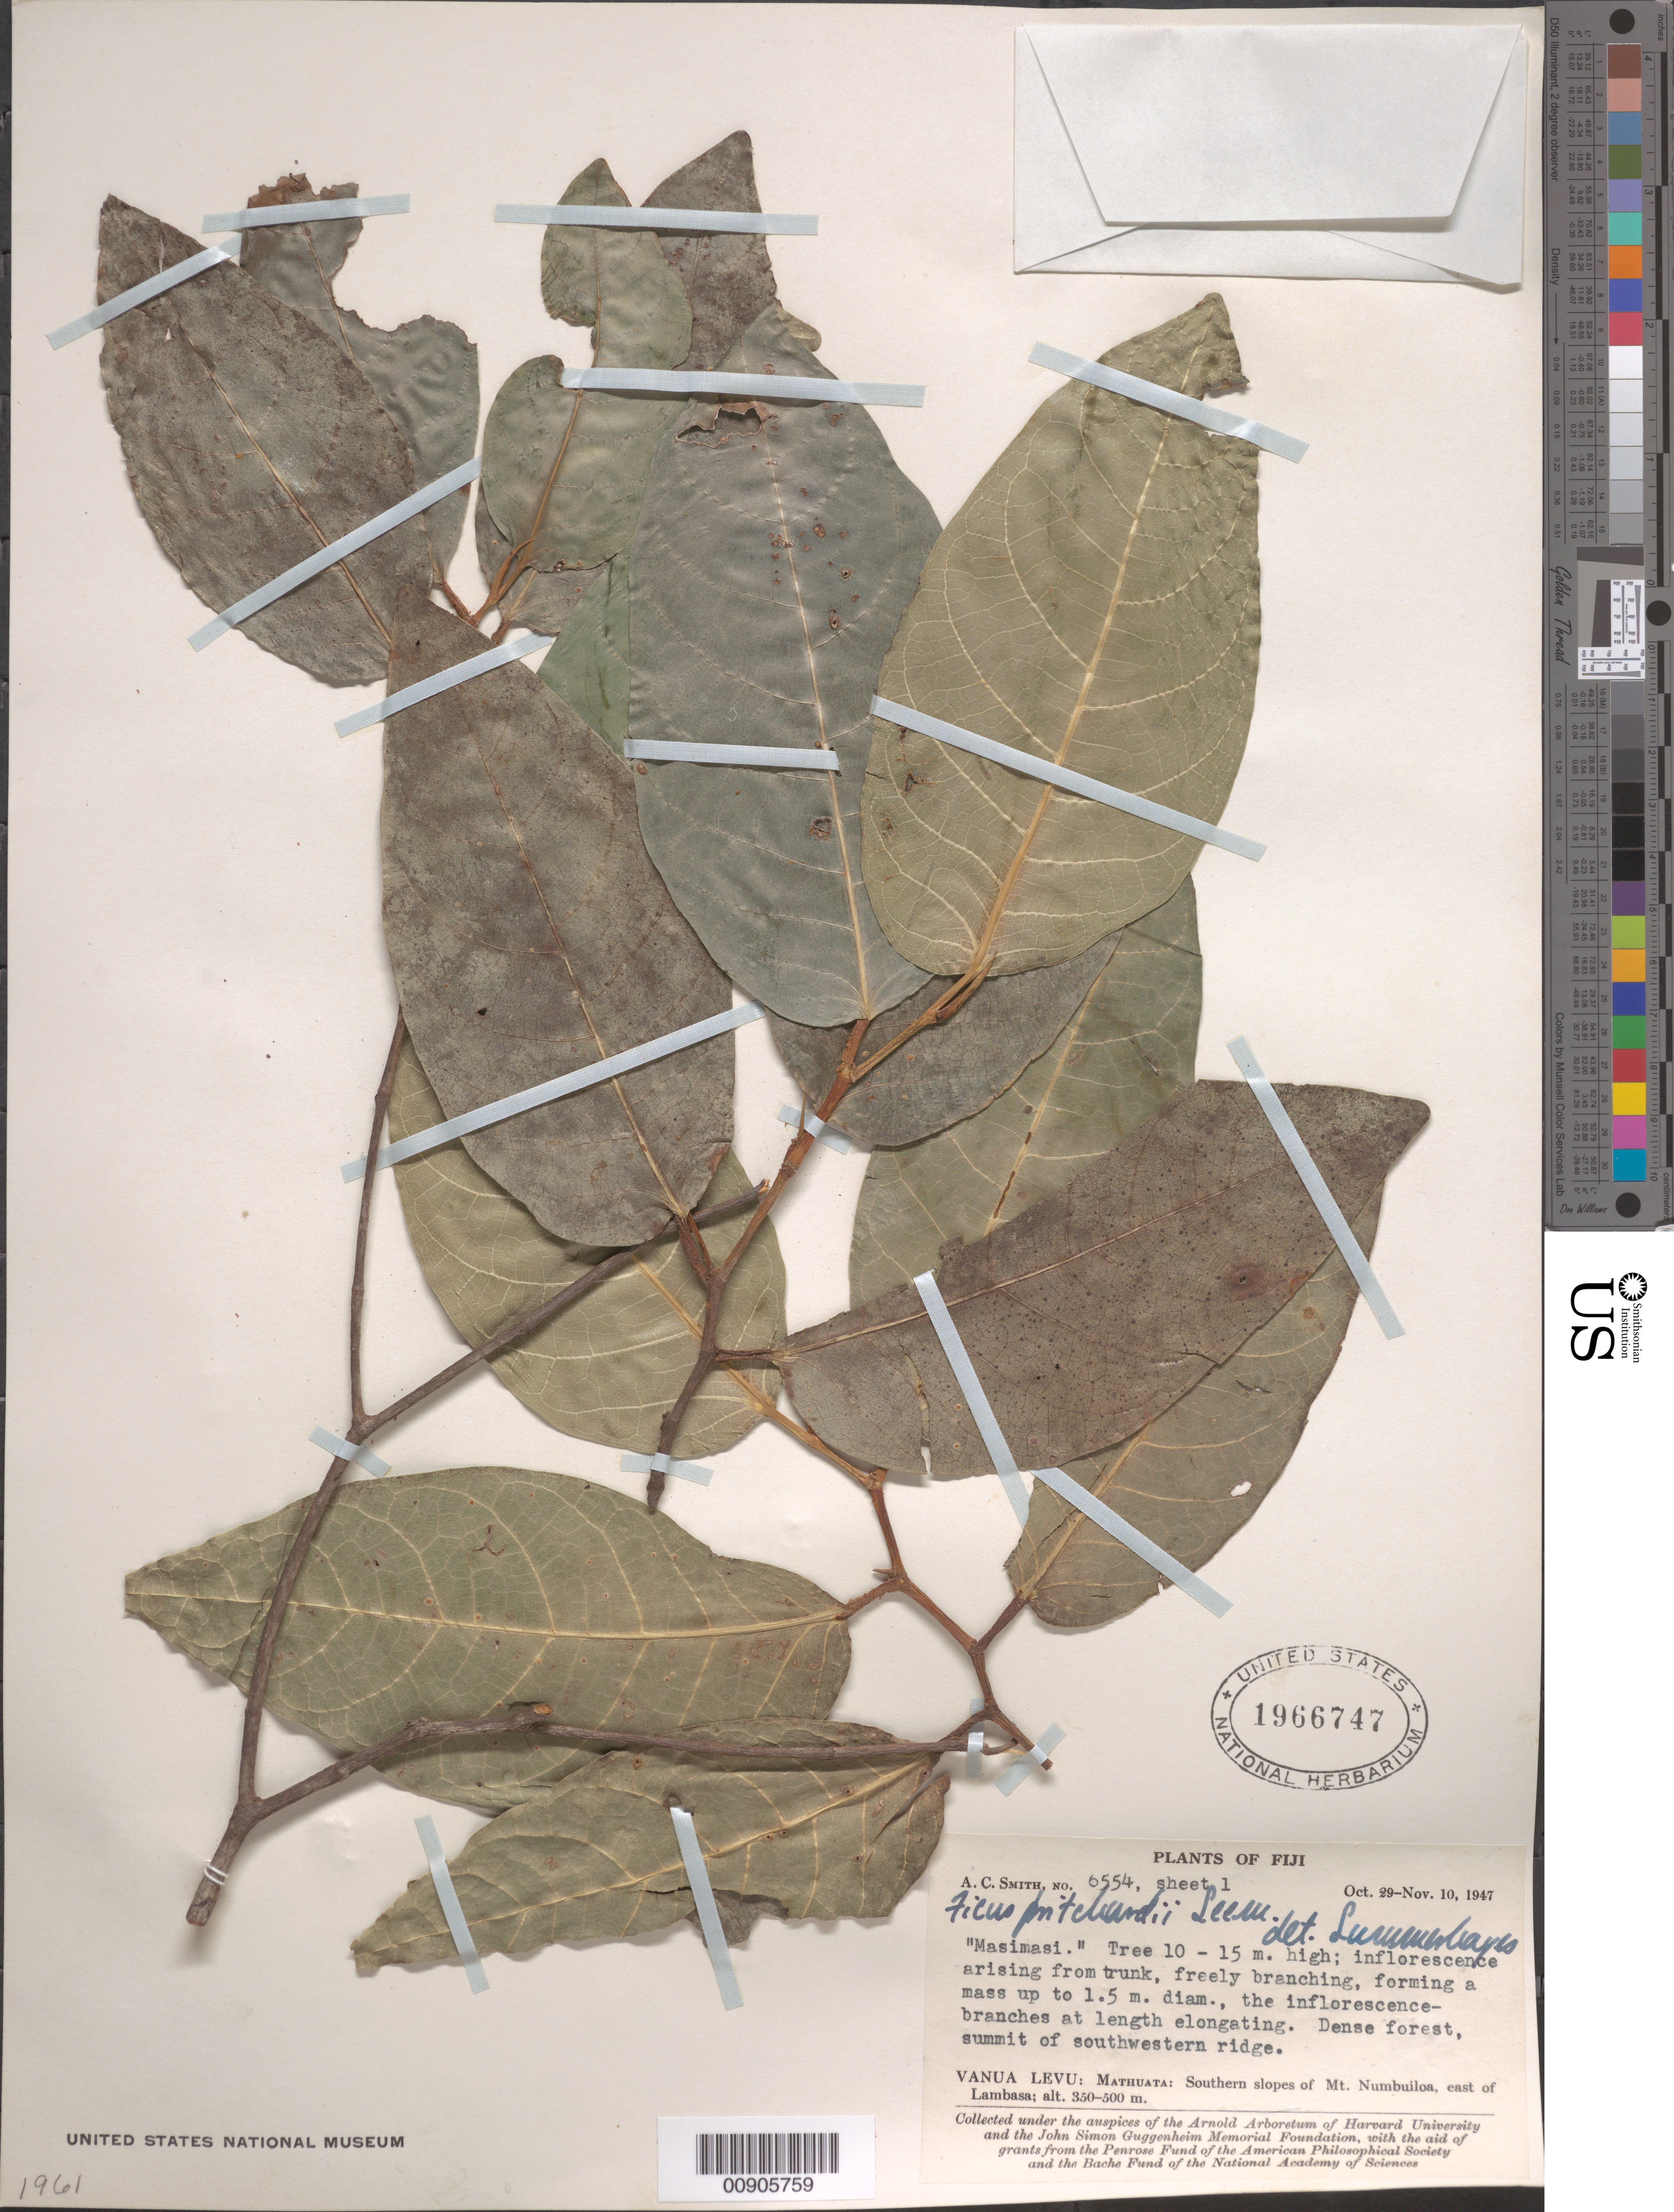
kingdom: Plantae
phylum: Tracheophyta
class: Magnoliopsida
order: Rosales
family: Moraceae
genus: Ficus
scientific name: Ficus pritchardii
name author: Seem.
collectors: A. C. Smith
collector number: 6554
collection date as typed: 29 Oct 1947 to 10 Nov 1947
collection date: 1947-10-29/1947-11-10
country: Fiji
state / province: Northern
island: Macuata-i-wai [Mathuata-i-wai]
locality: Mathuata: Southern slopes of Mt. Numbuiloa, east of Lambasa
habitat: Dense forest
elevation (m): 350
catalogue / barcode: US 1966747